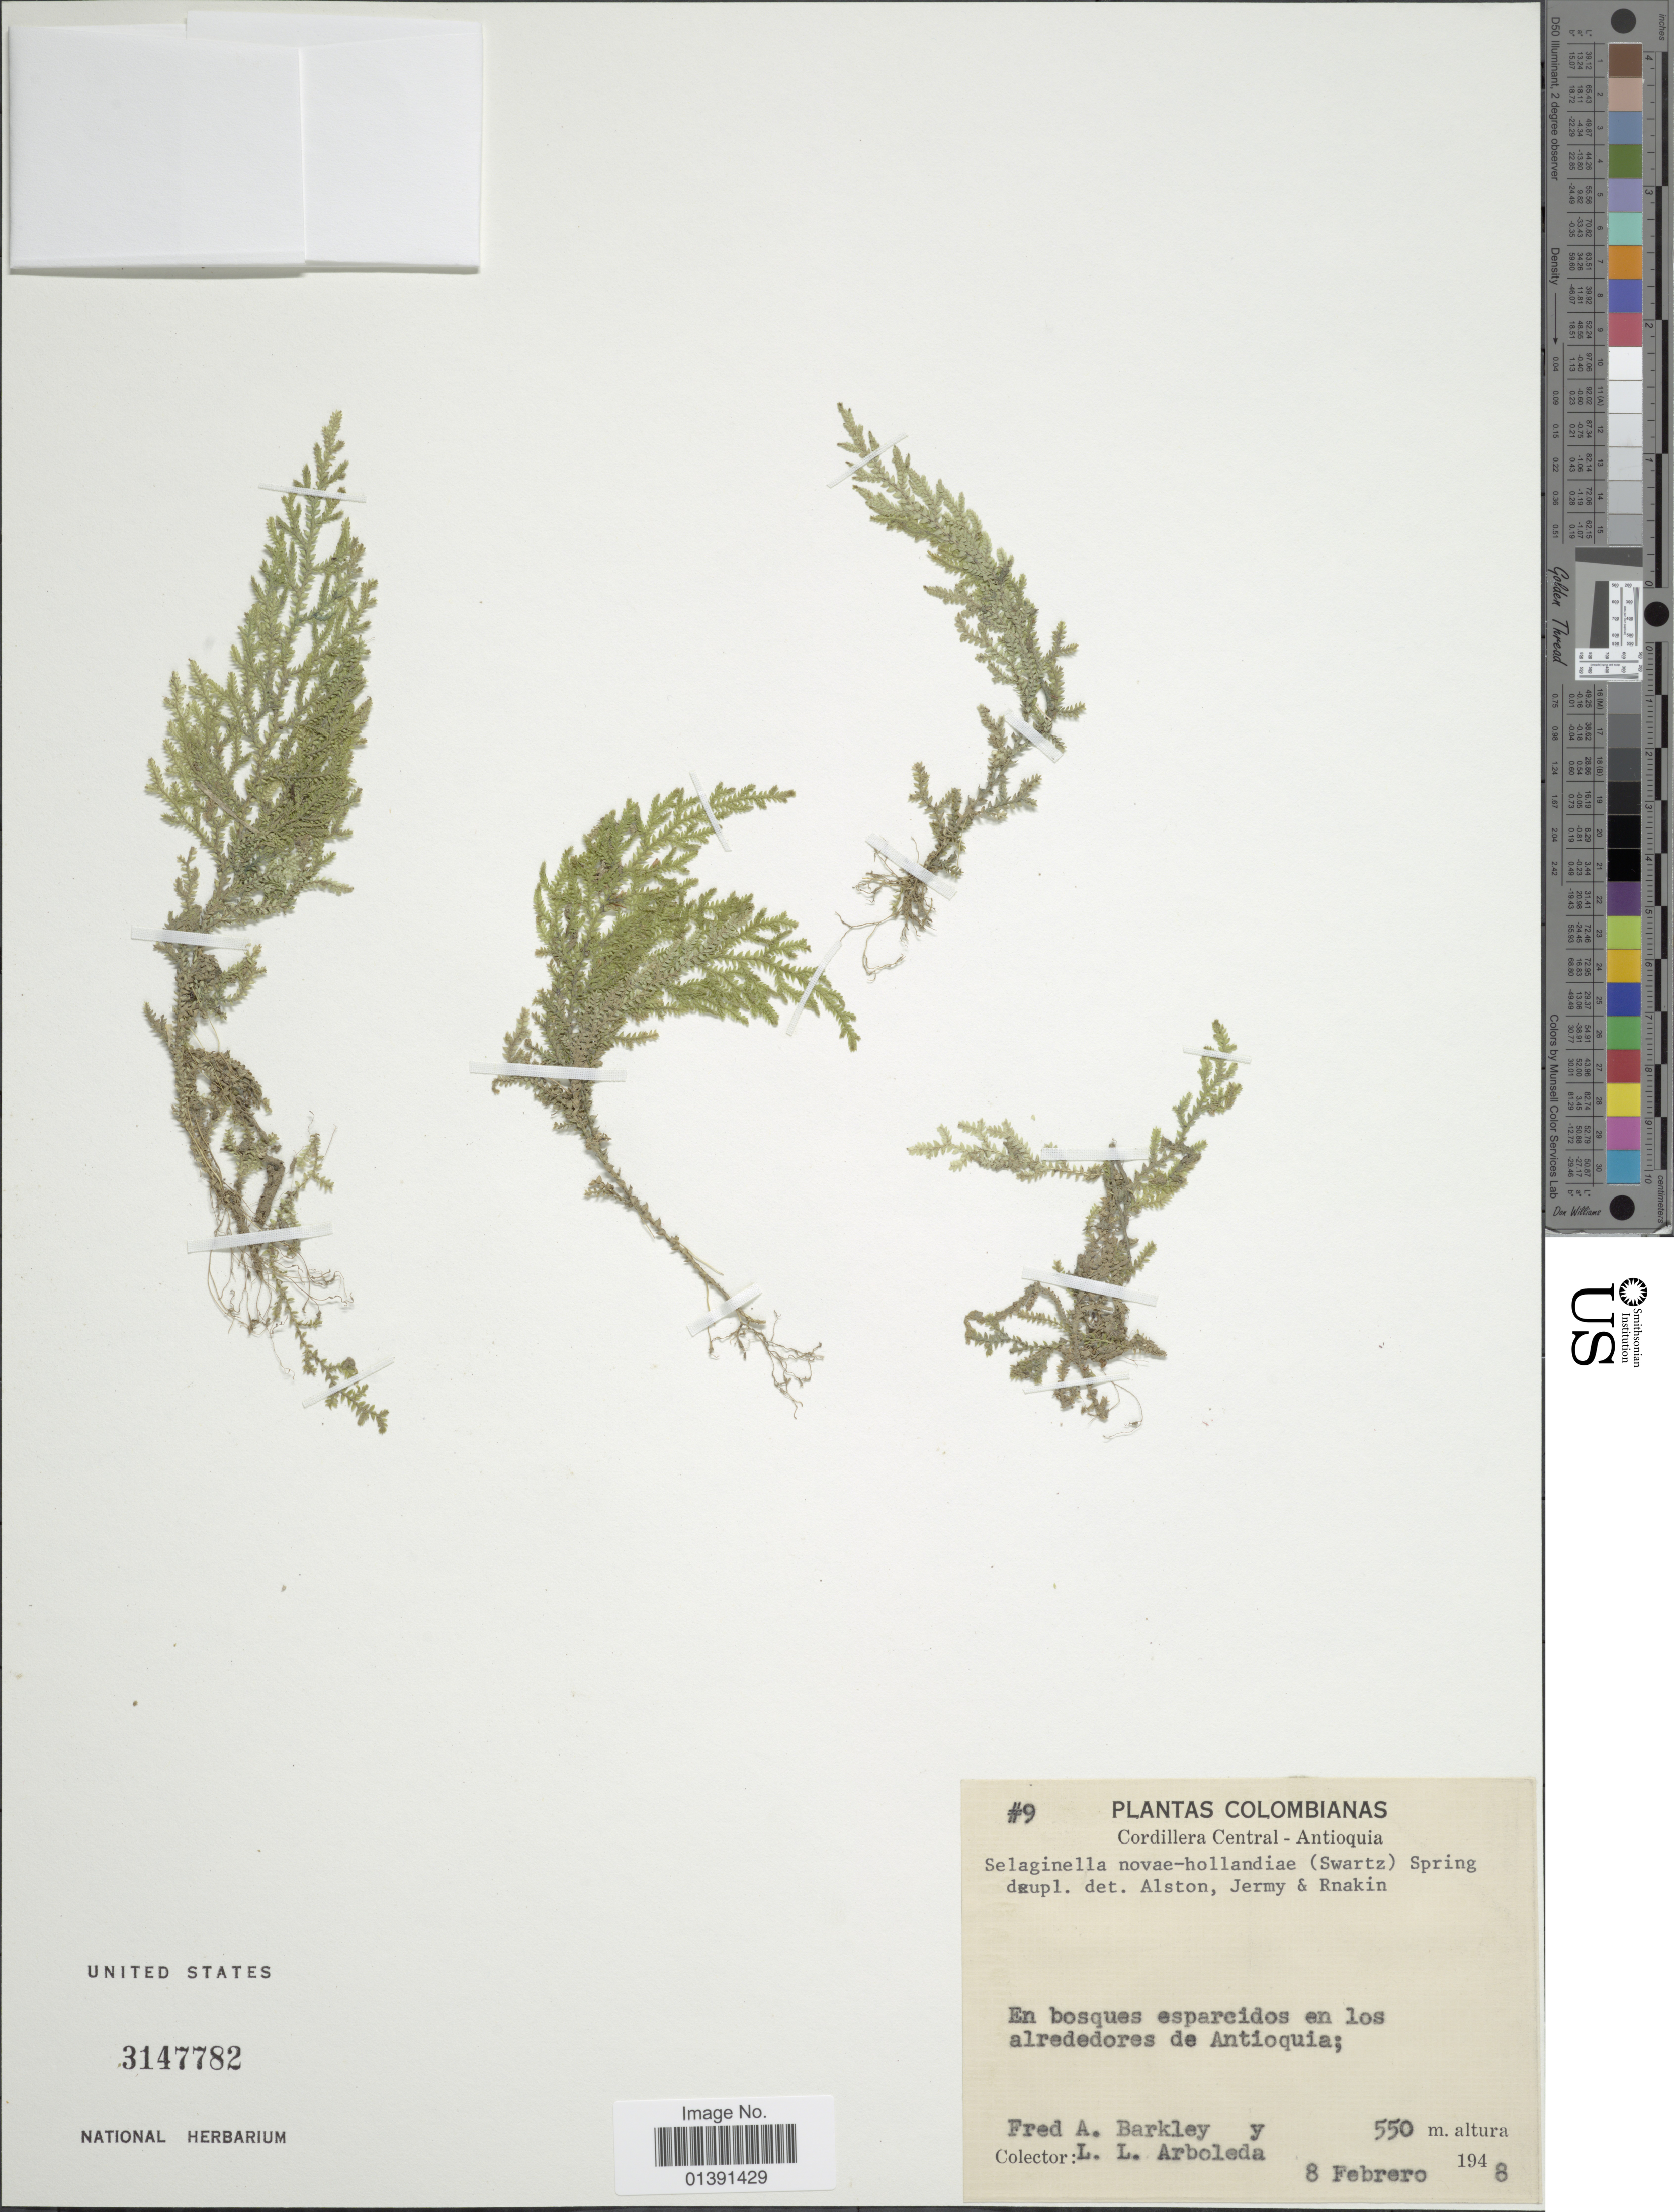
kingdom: Plantae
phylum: Tracheophyta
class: Lycopodiopsida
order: Selaginellales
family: Selaginellaceae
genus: Selaginella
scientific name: Selaginella novae-hollandiae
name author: (Sw.) Spring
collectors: F. A. Barkley & L. Arboleda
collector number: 9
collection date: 1948-02-08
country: Colombia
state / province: Antioquia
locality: Cordillera Central. En bosques esparcidos en los alrededores de Antioquia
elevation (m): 550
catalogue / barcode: US 3147782